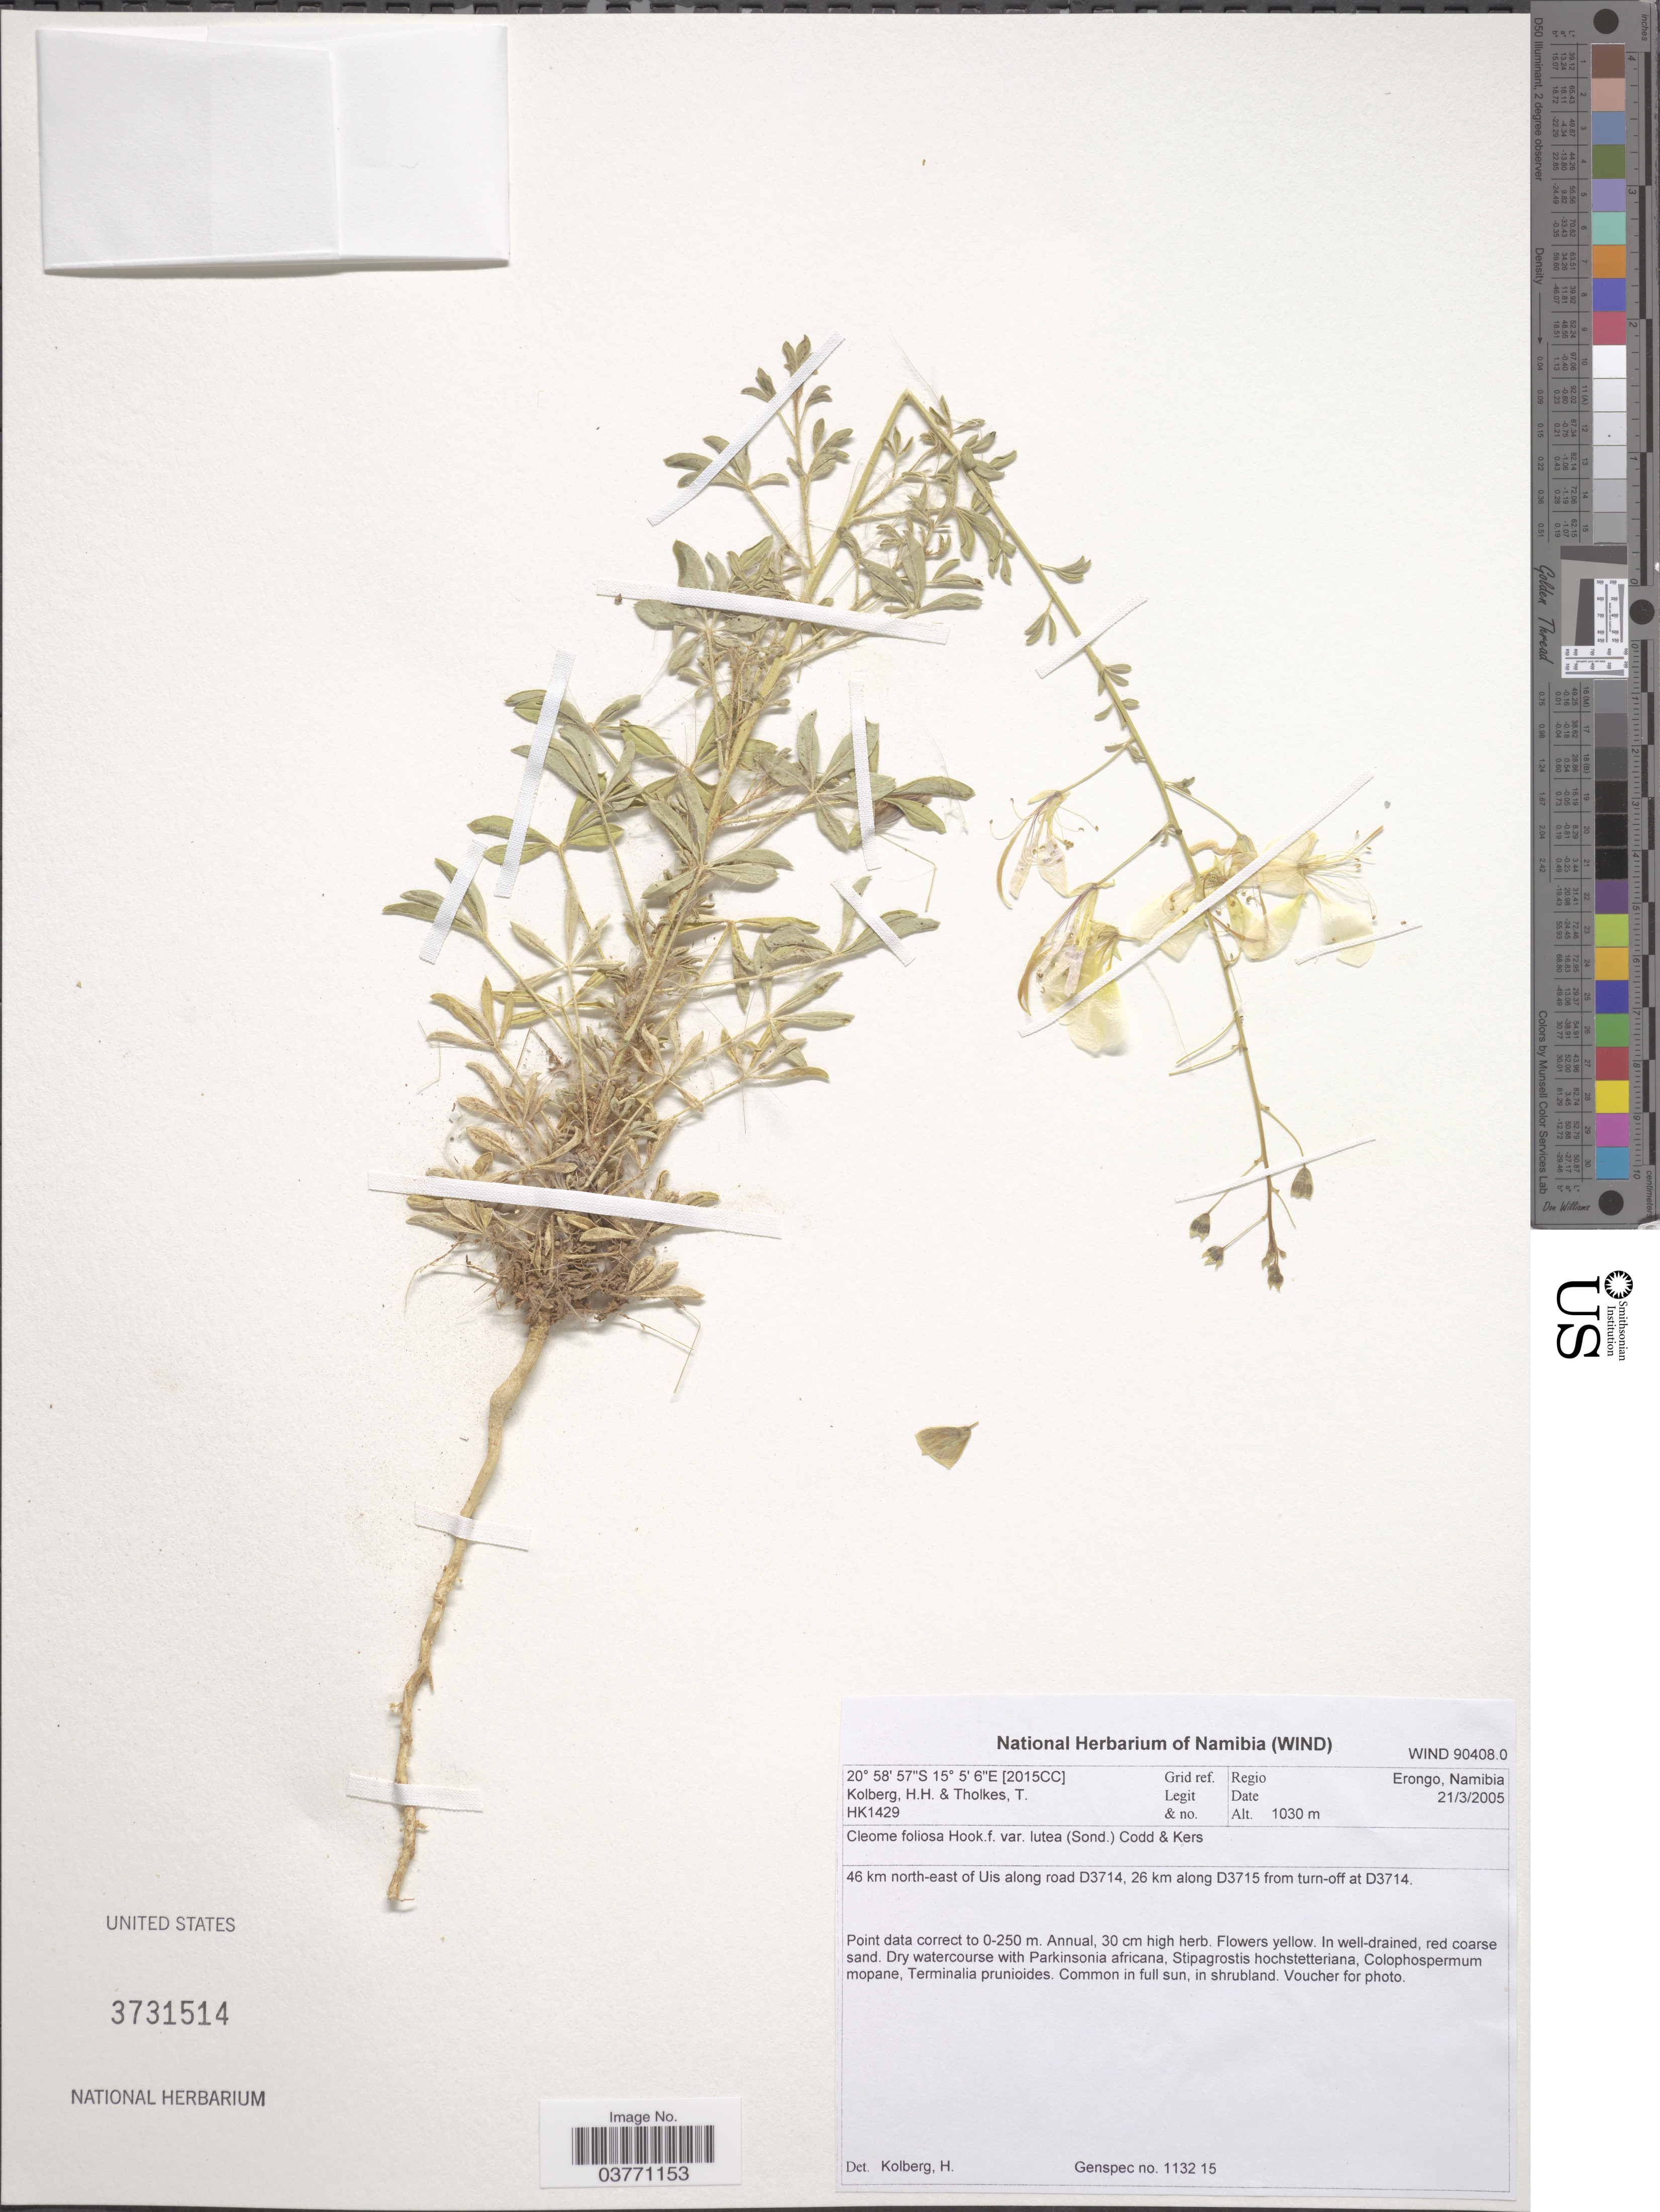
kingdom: Plantae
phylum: Tracheophyta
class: Magnoliopsida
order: Brassicales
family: Cleomaceae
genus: Kersia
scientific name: Kersia foliosa var. lutea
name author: (Sond.) Roalson & J.C. Hall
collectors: H. H. Kolberg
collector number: HK1429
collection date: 2005-03-21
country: Namibia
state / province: Erongo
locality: [2015CC] Grid ref. 46 km north-east of Uis along road D3714, 26 km along D3715 from turn-off at D3714.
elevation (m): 1030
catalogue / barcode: US 3731514